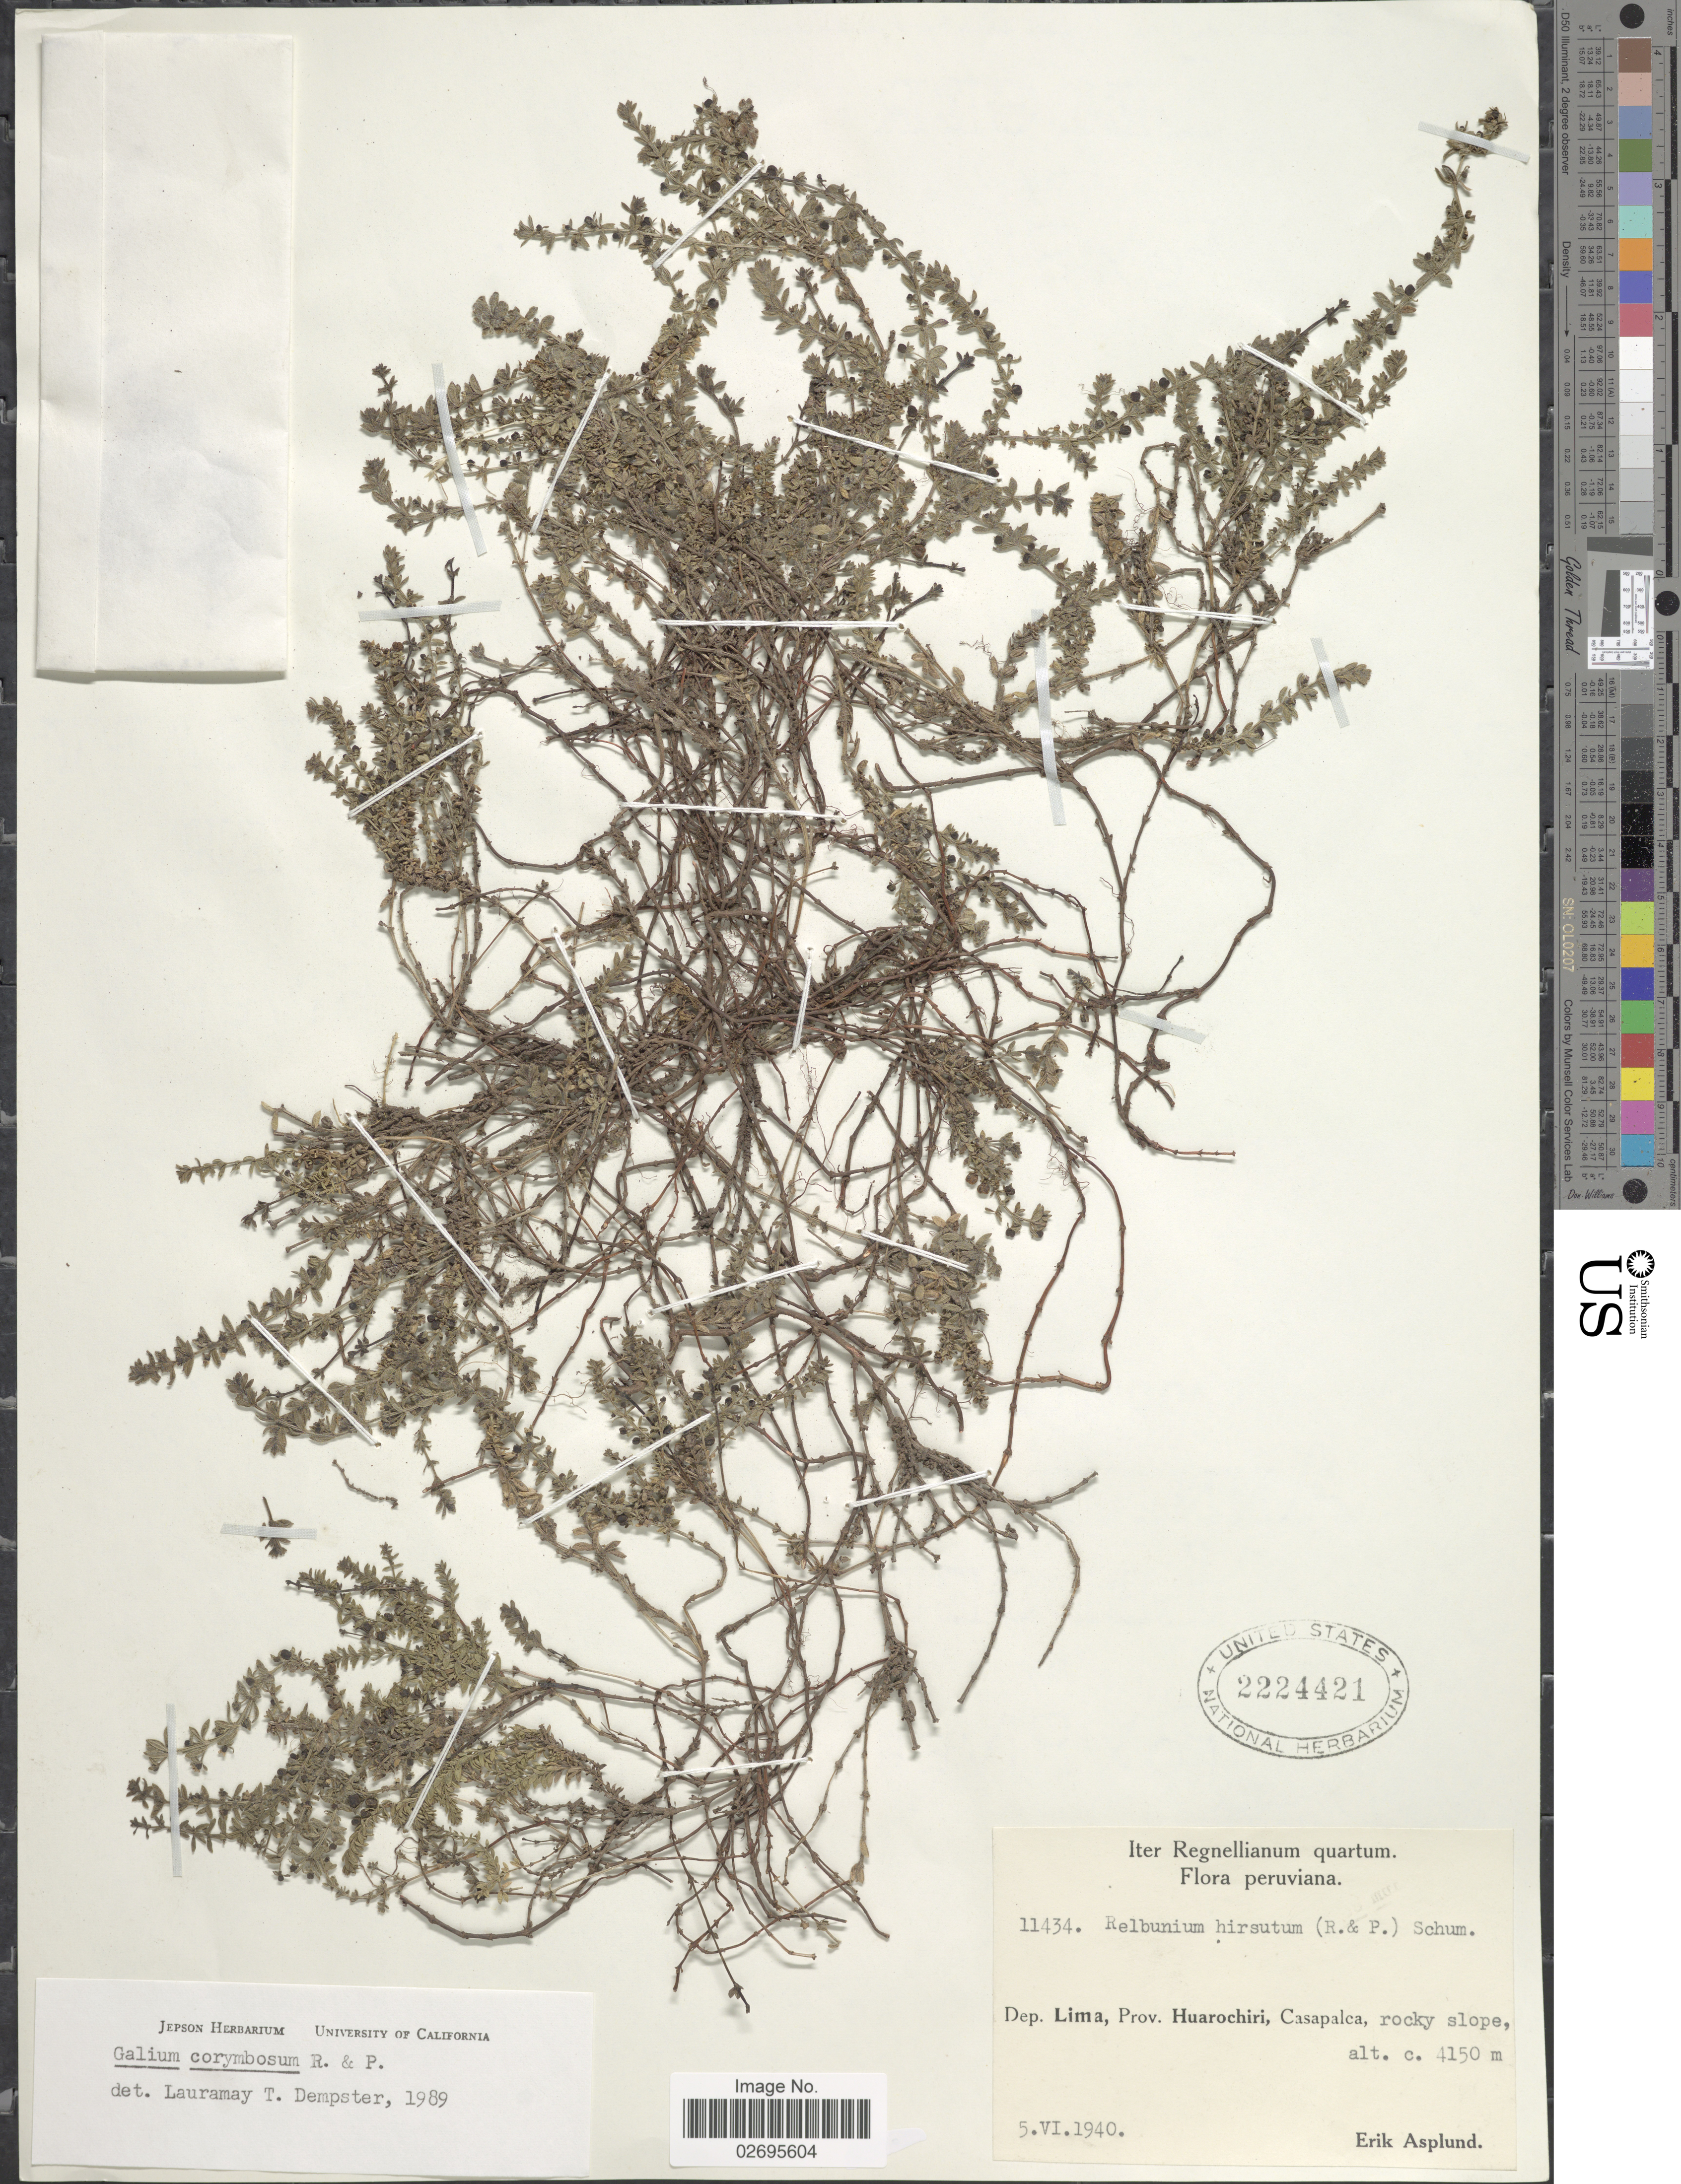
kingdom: Plantae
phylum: Tracheophyta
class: Magnoliopsida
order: Gentianales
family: Rubiaceae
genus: Galium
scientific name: Galium corymbosum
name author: Ruiz & Pav.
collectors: E. Asplund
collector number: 11434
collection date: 1940-06-05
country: Peru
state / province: Lima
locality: Dep. Lima, Prov. Huarochiri, Casapalca, rocky slope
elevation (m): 4150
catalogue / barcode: US 2224421